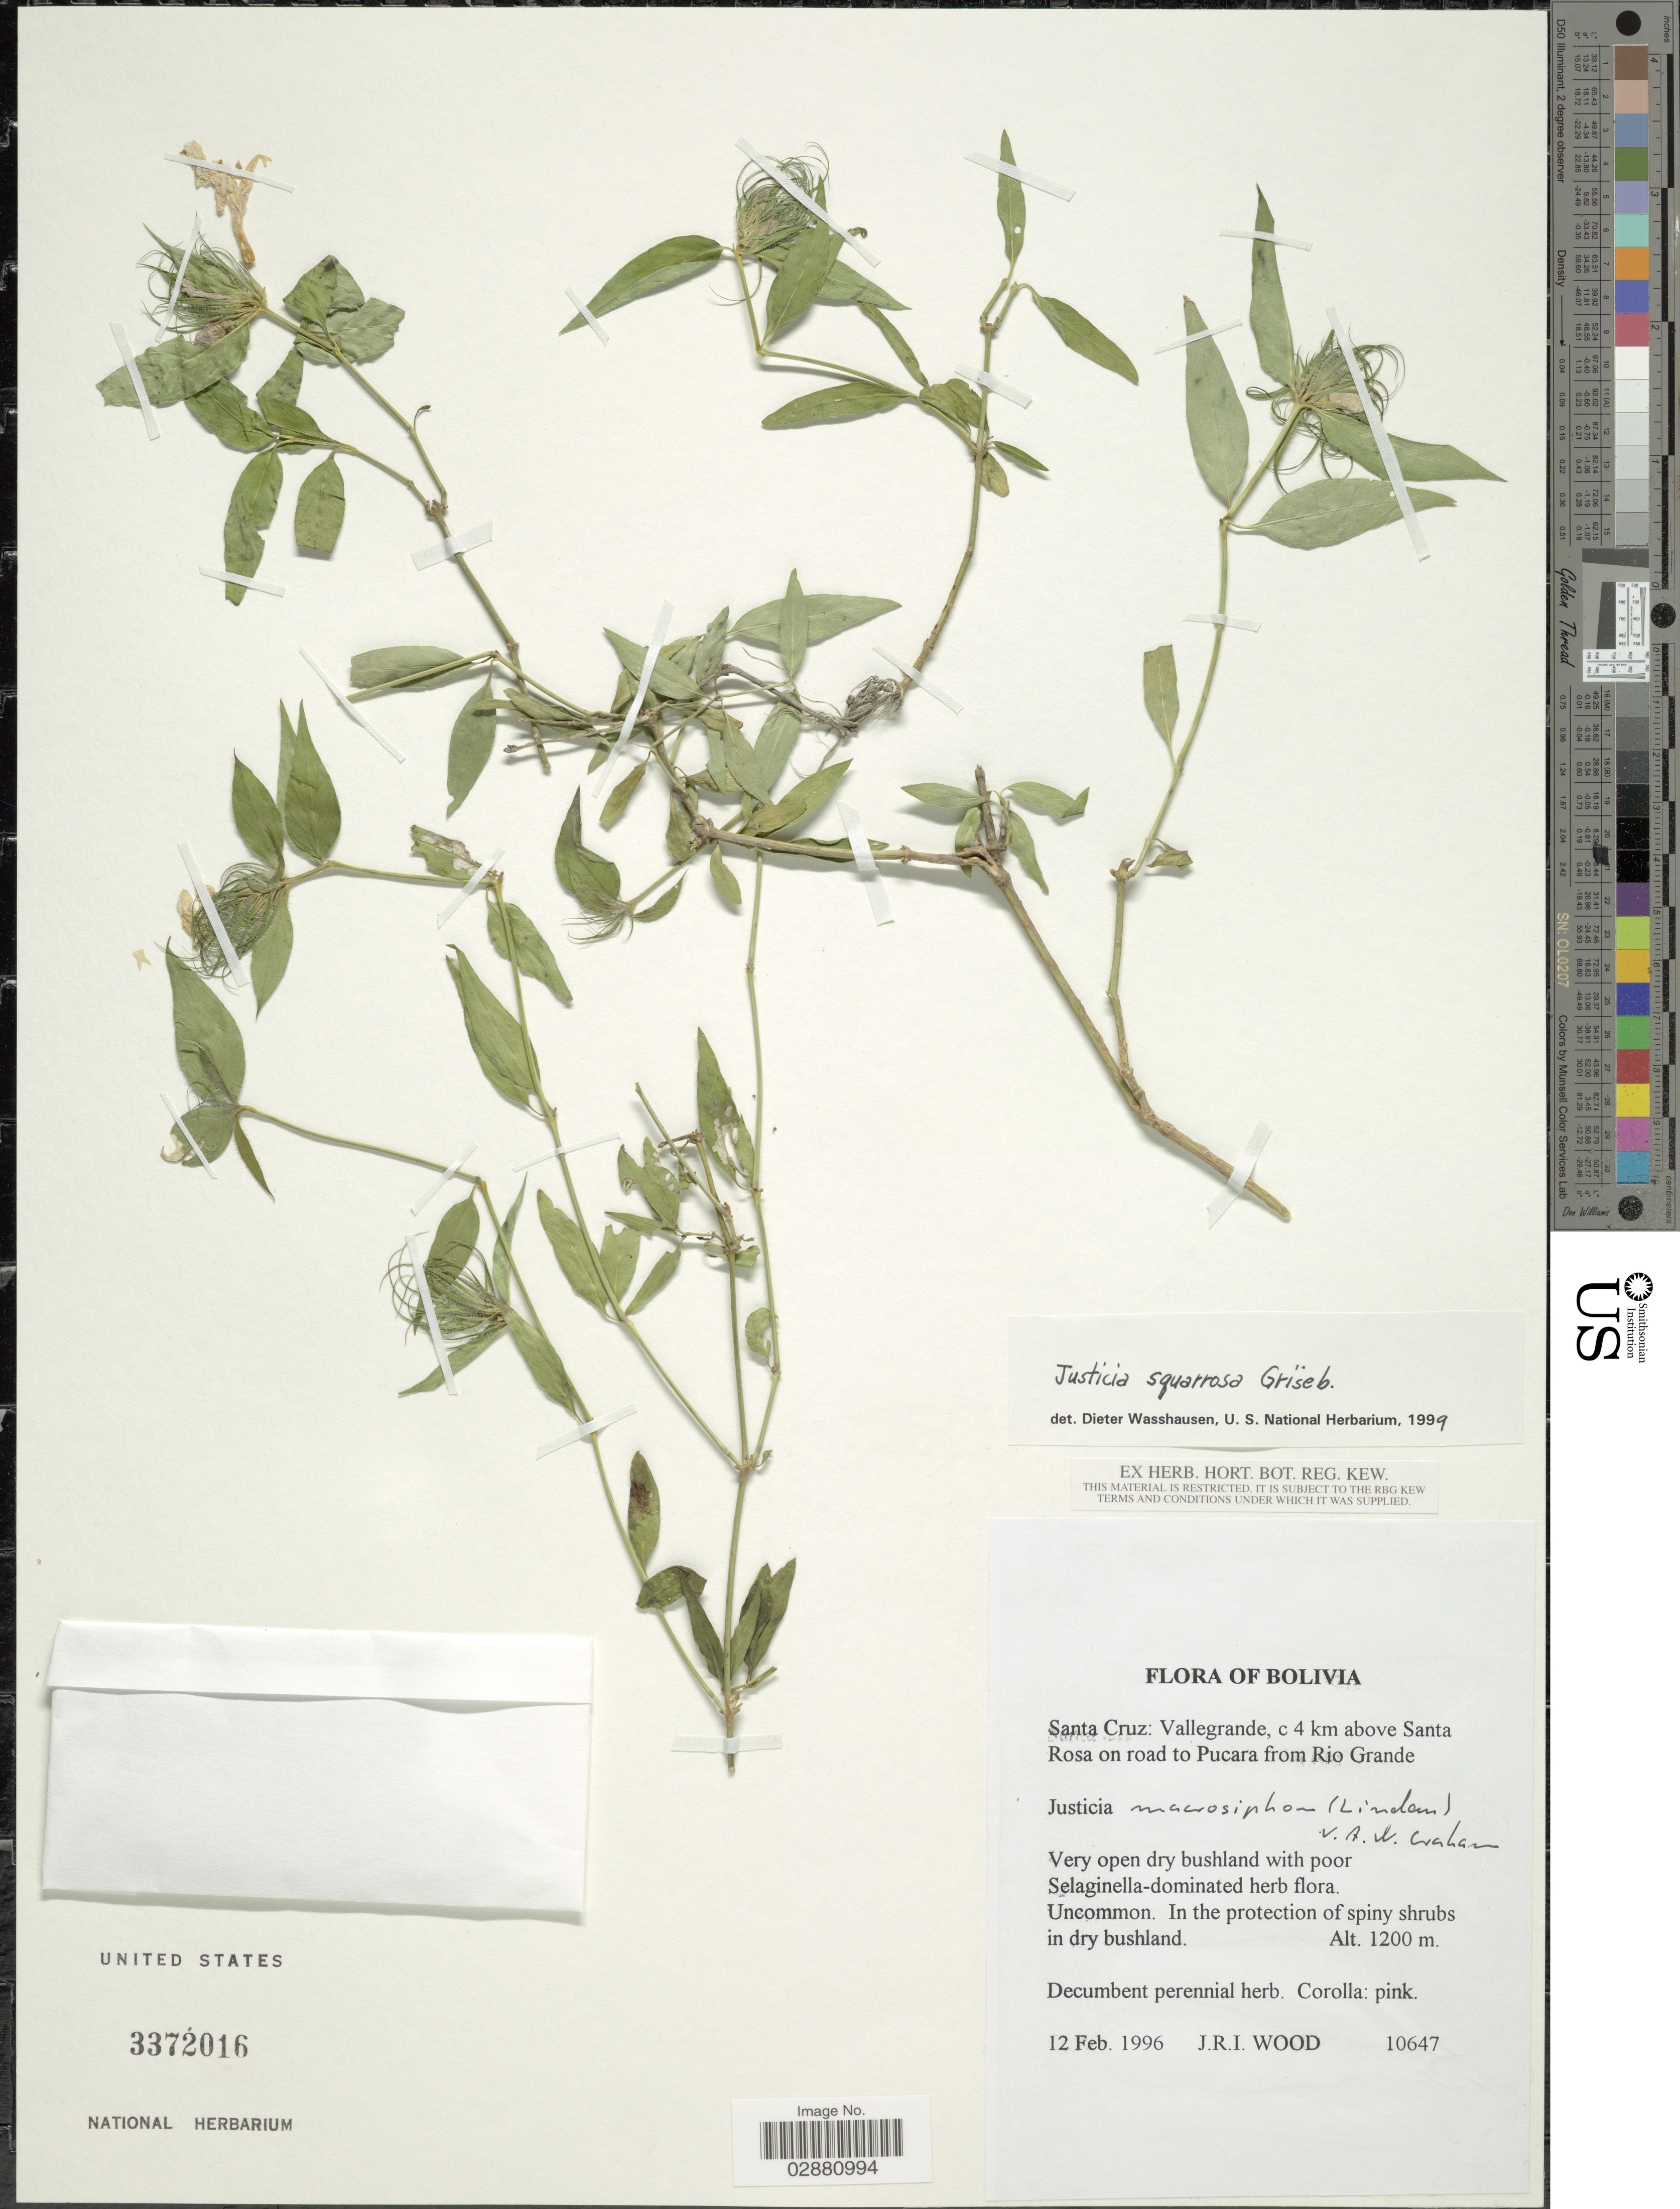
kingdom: Plantae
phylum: Tracheophyta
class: Magnoliopsida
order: Lamiales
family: Acanthaceae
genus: Justicia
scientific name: Justicia squarrosa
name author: Griseb.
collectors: J. R. I. Wood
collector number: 10647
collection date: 1996-02-12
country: Bolivia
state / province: Santa Cruz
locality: Vallegrande, c 4 km above Santa Rosa on road to Pucara from Rio Grande.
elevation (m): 1200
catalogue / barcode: US 3372016